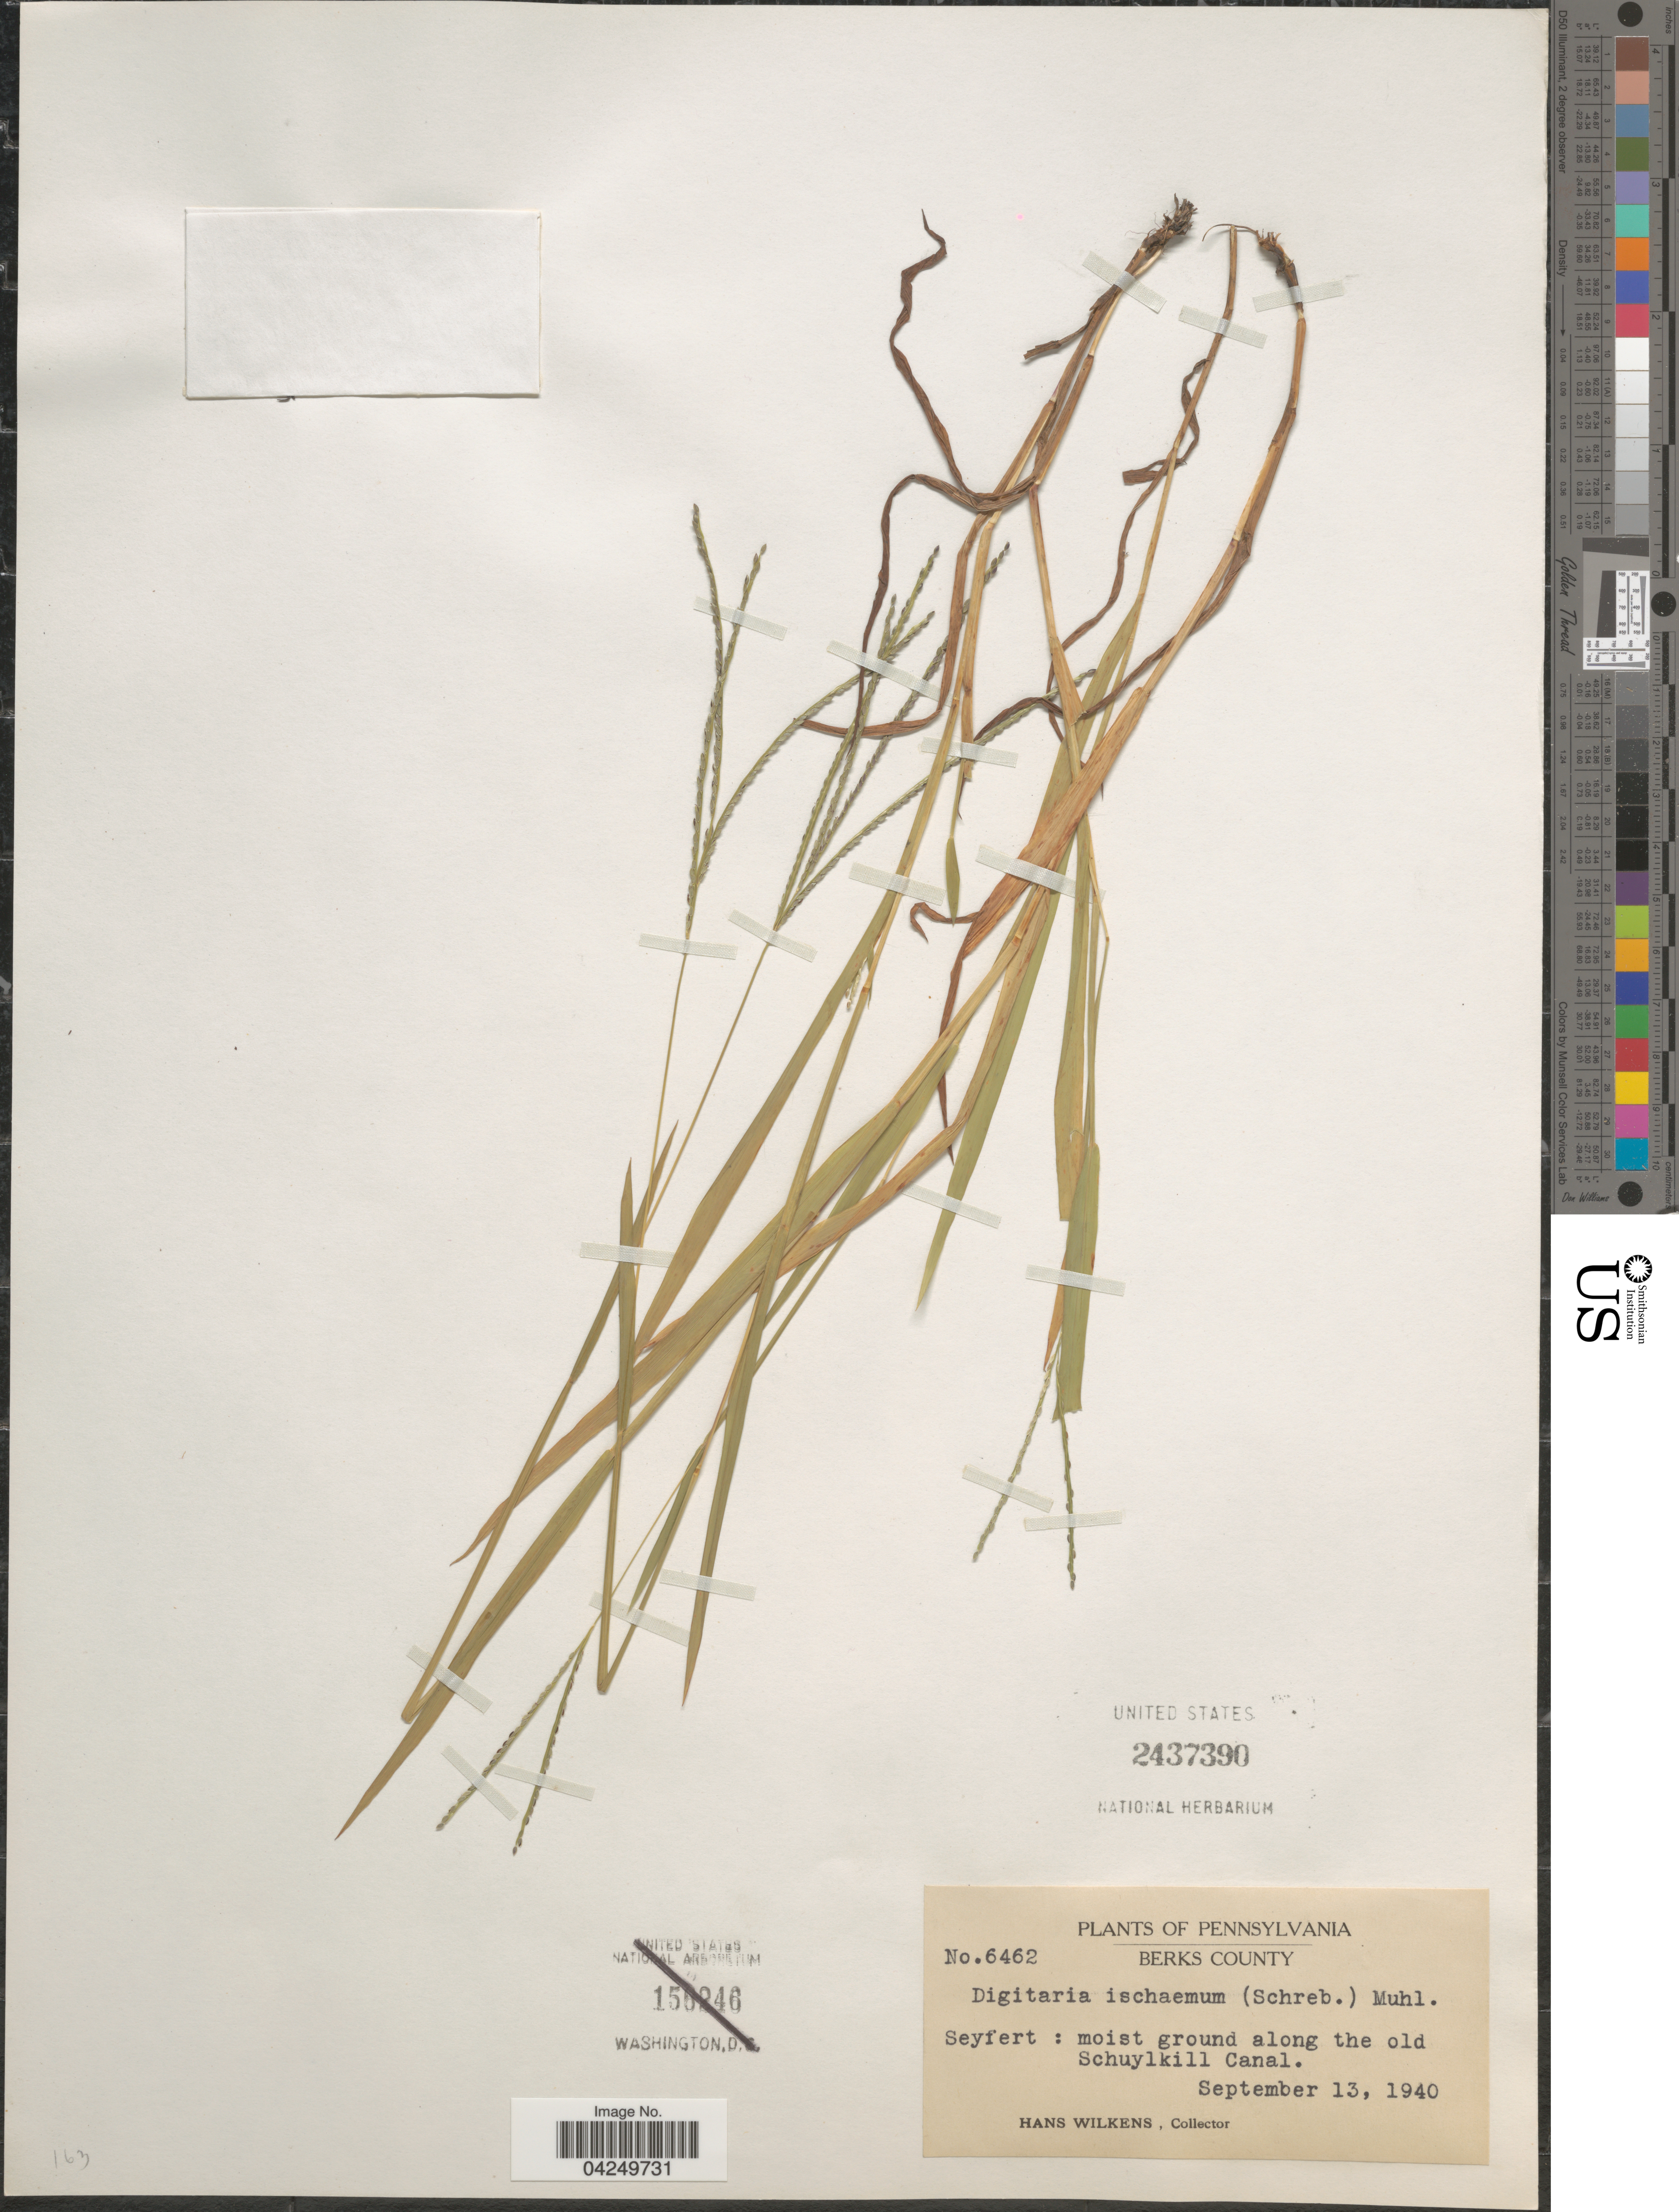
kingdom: Plantae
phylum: Tracheophyta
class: Liliopsida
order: Poales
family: Poaceae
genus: Digitaria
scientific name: Digitaria ischaemum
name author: (Schreber) Schreber ex Muhl.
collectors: H. Wilkens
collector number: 6462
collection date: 1940-09-13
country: United States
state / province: Pennsylvania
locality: Berks County. Seyfert: moist ground along the old Shuylkill Canal.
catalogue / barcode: US 2437390